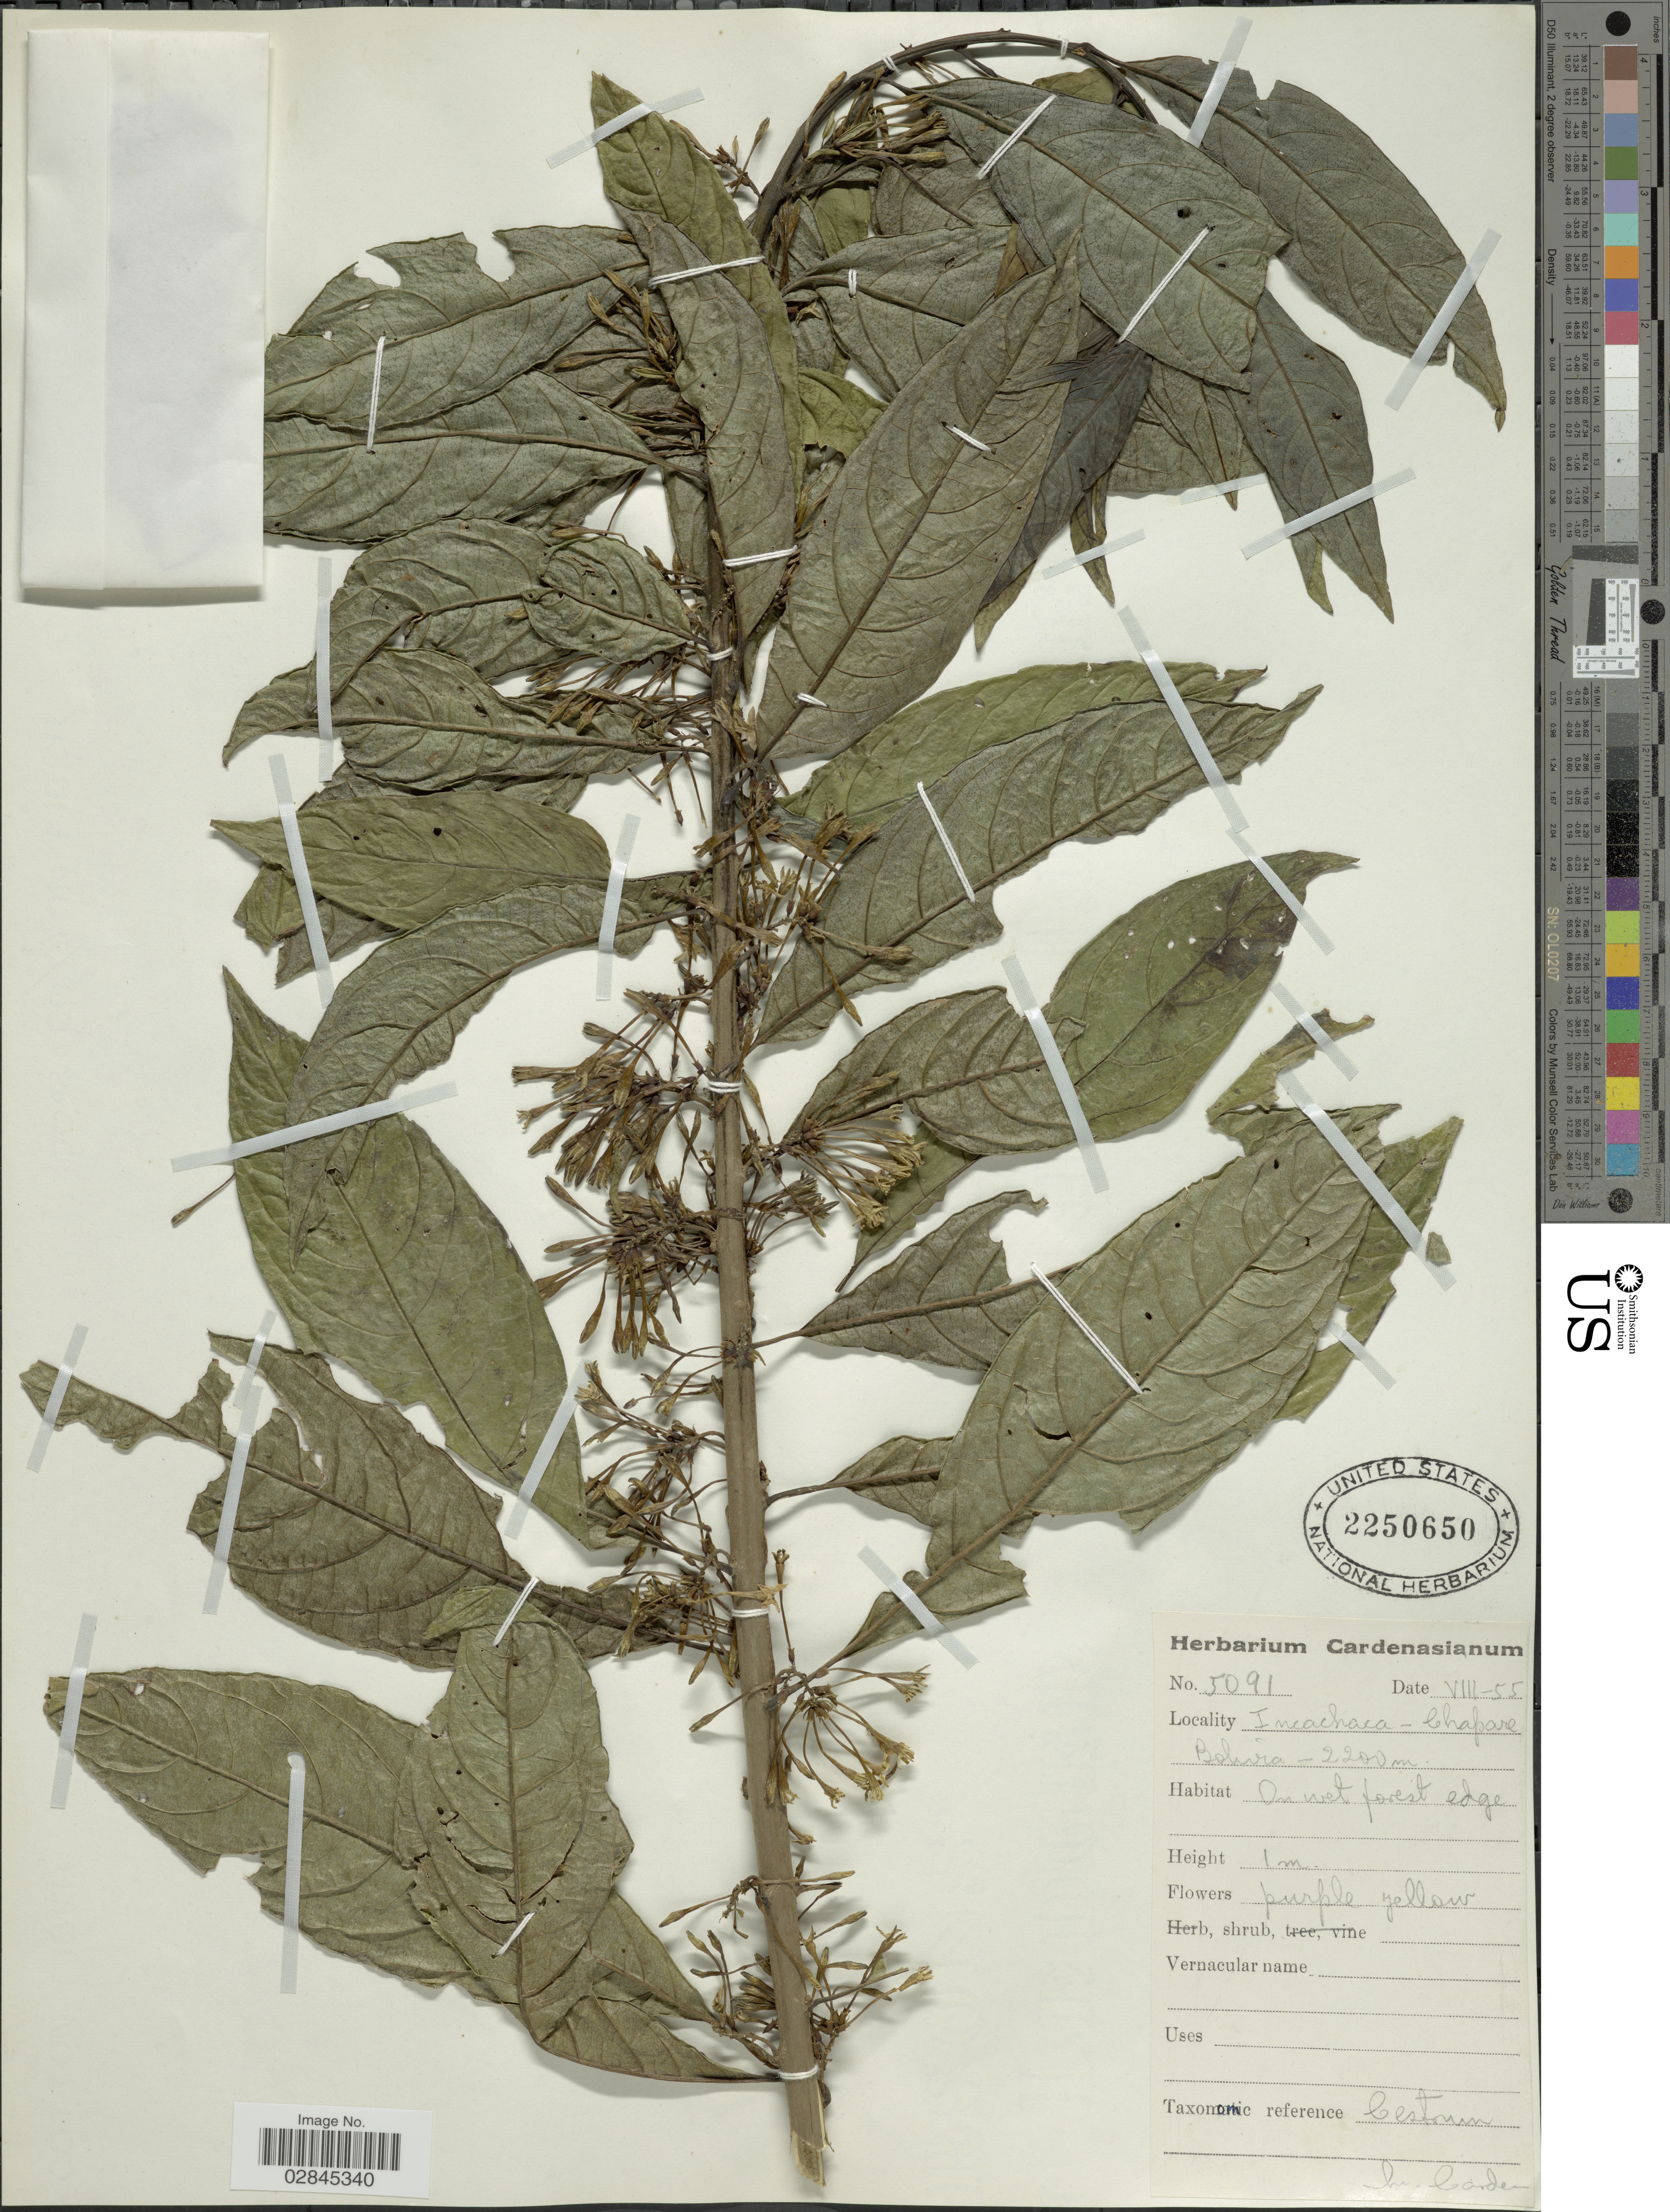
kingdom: Plantae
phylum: Tracheophyta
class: Magnoliopsida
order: Solanales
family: Solanaceae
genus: Cestrum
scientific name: Cestrum sp.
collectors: M. Cárdenas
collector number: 5091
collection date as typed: Transcribed d/m/y: /8/55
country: Bolivia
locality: Incachaca-Chapare.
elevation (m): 2200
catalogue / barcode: US 2250650